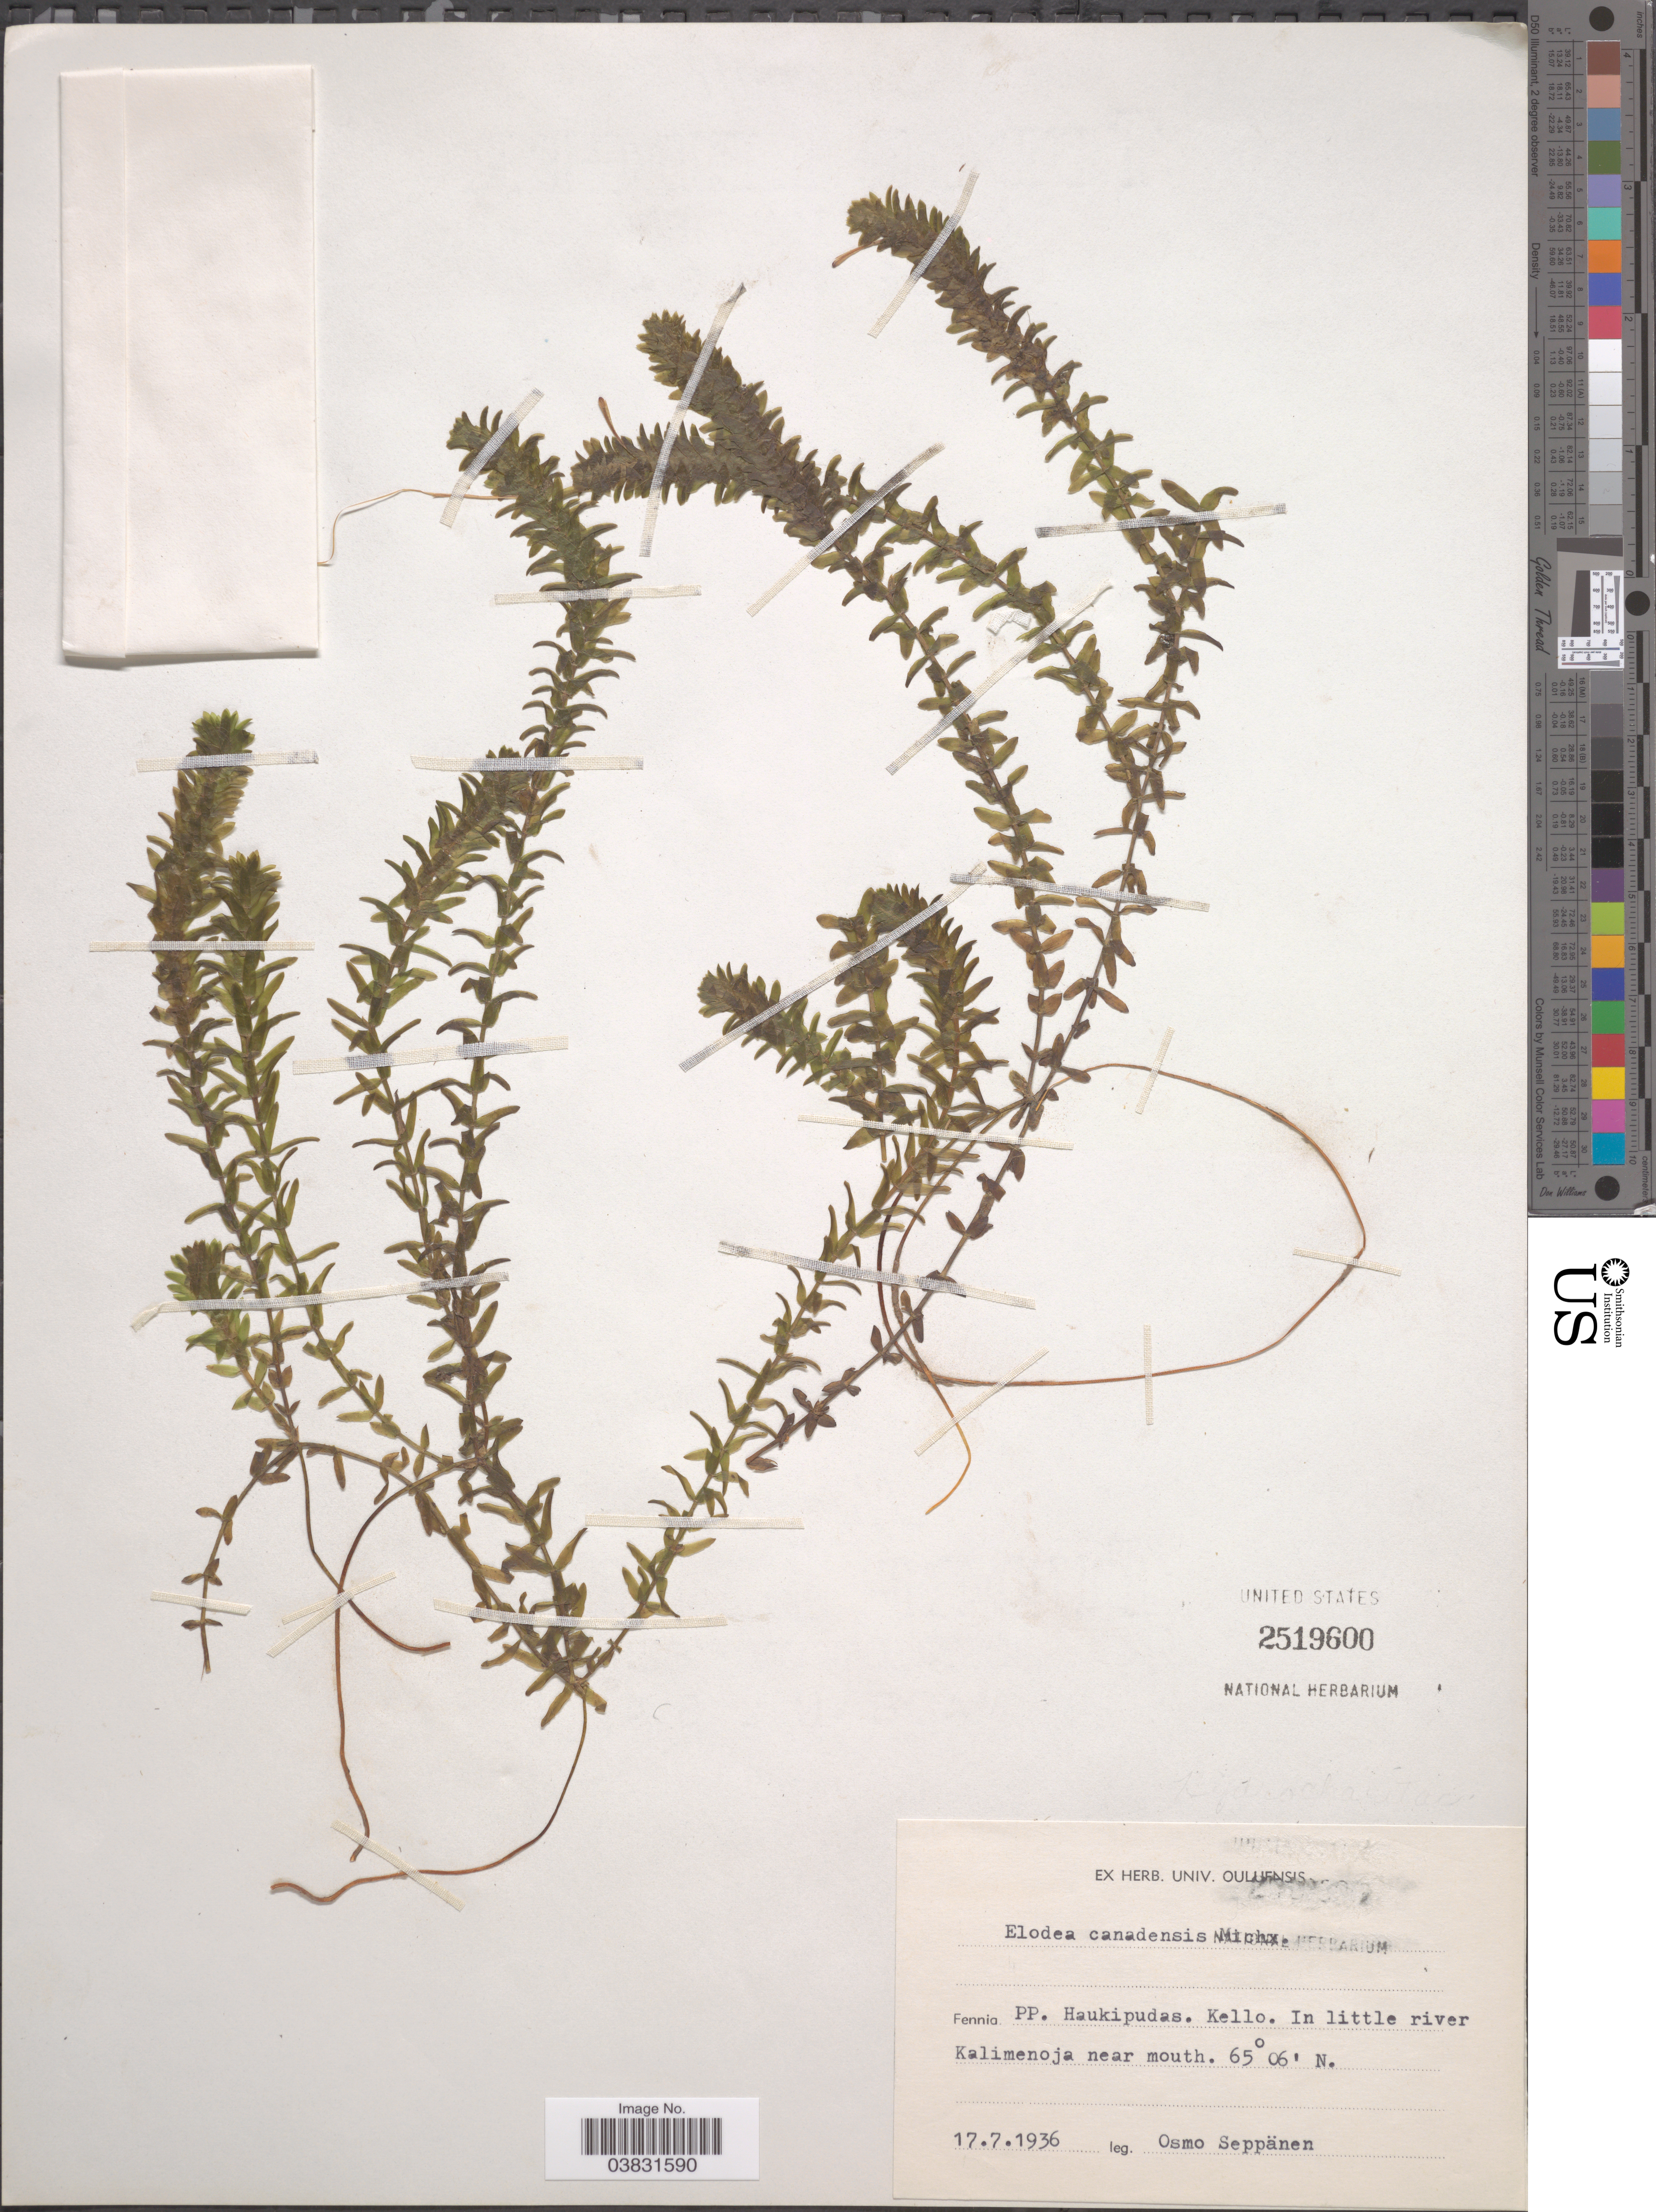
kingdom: Plantae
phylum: Tracheophyta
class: Liliopsida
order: Alismatales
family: Hydrocharitaceae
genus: Elodea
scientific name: Elodea canadensis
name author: Michx.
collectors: O. Seppänen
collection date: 1936-07-17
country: Finland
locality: PP. Haukipudas. Kello. In little river Kalimenoja near mouth.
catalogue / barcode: US 2519600